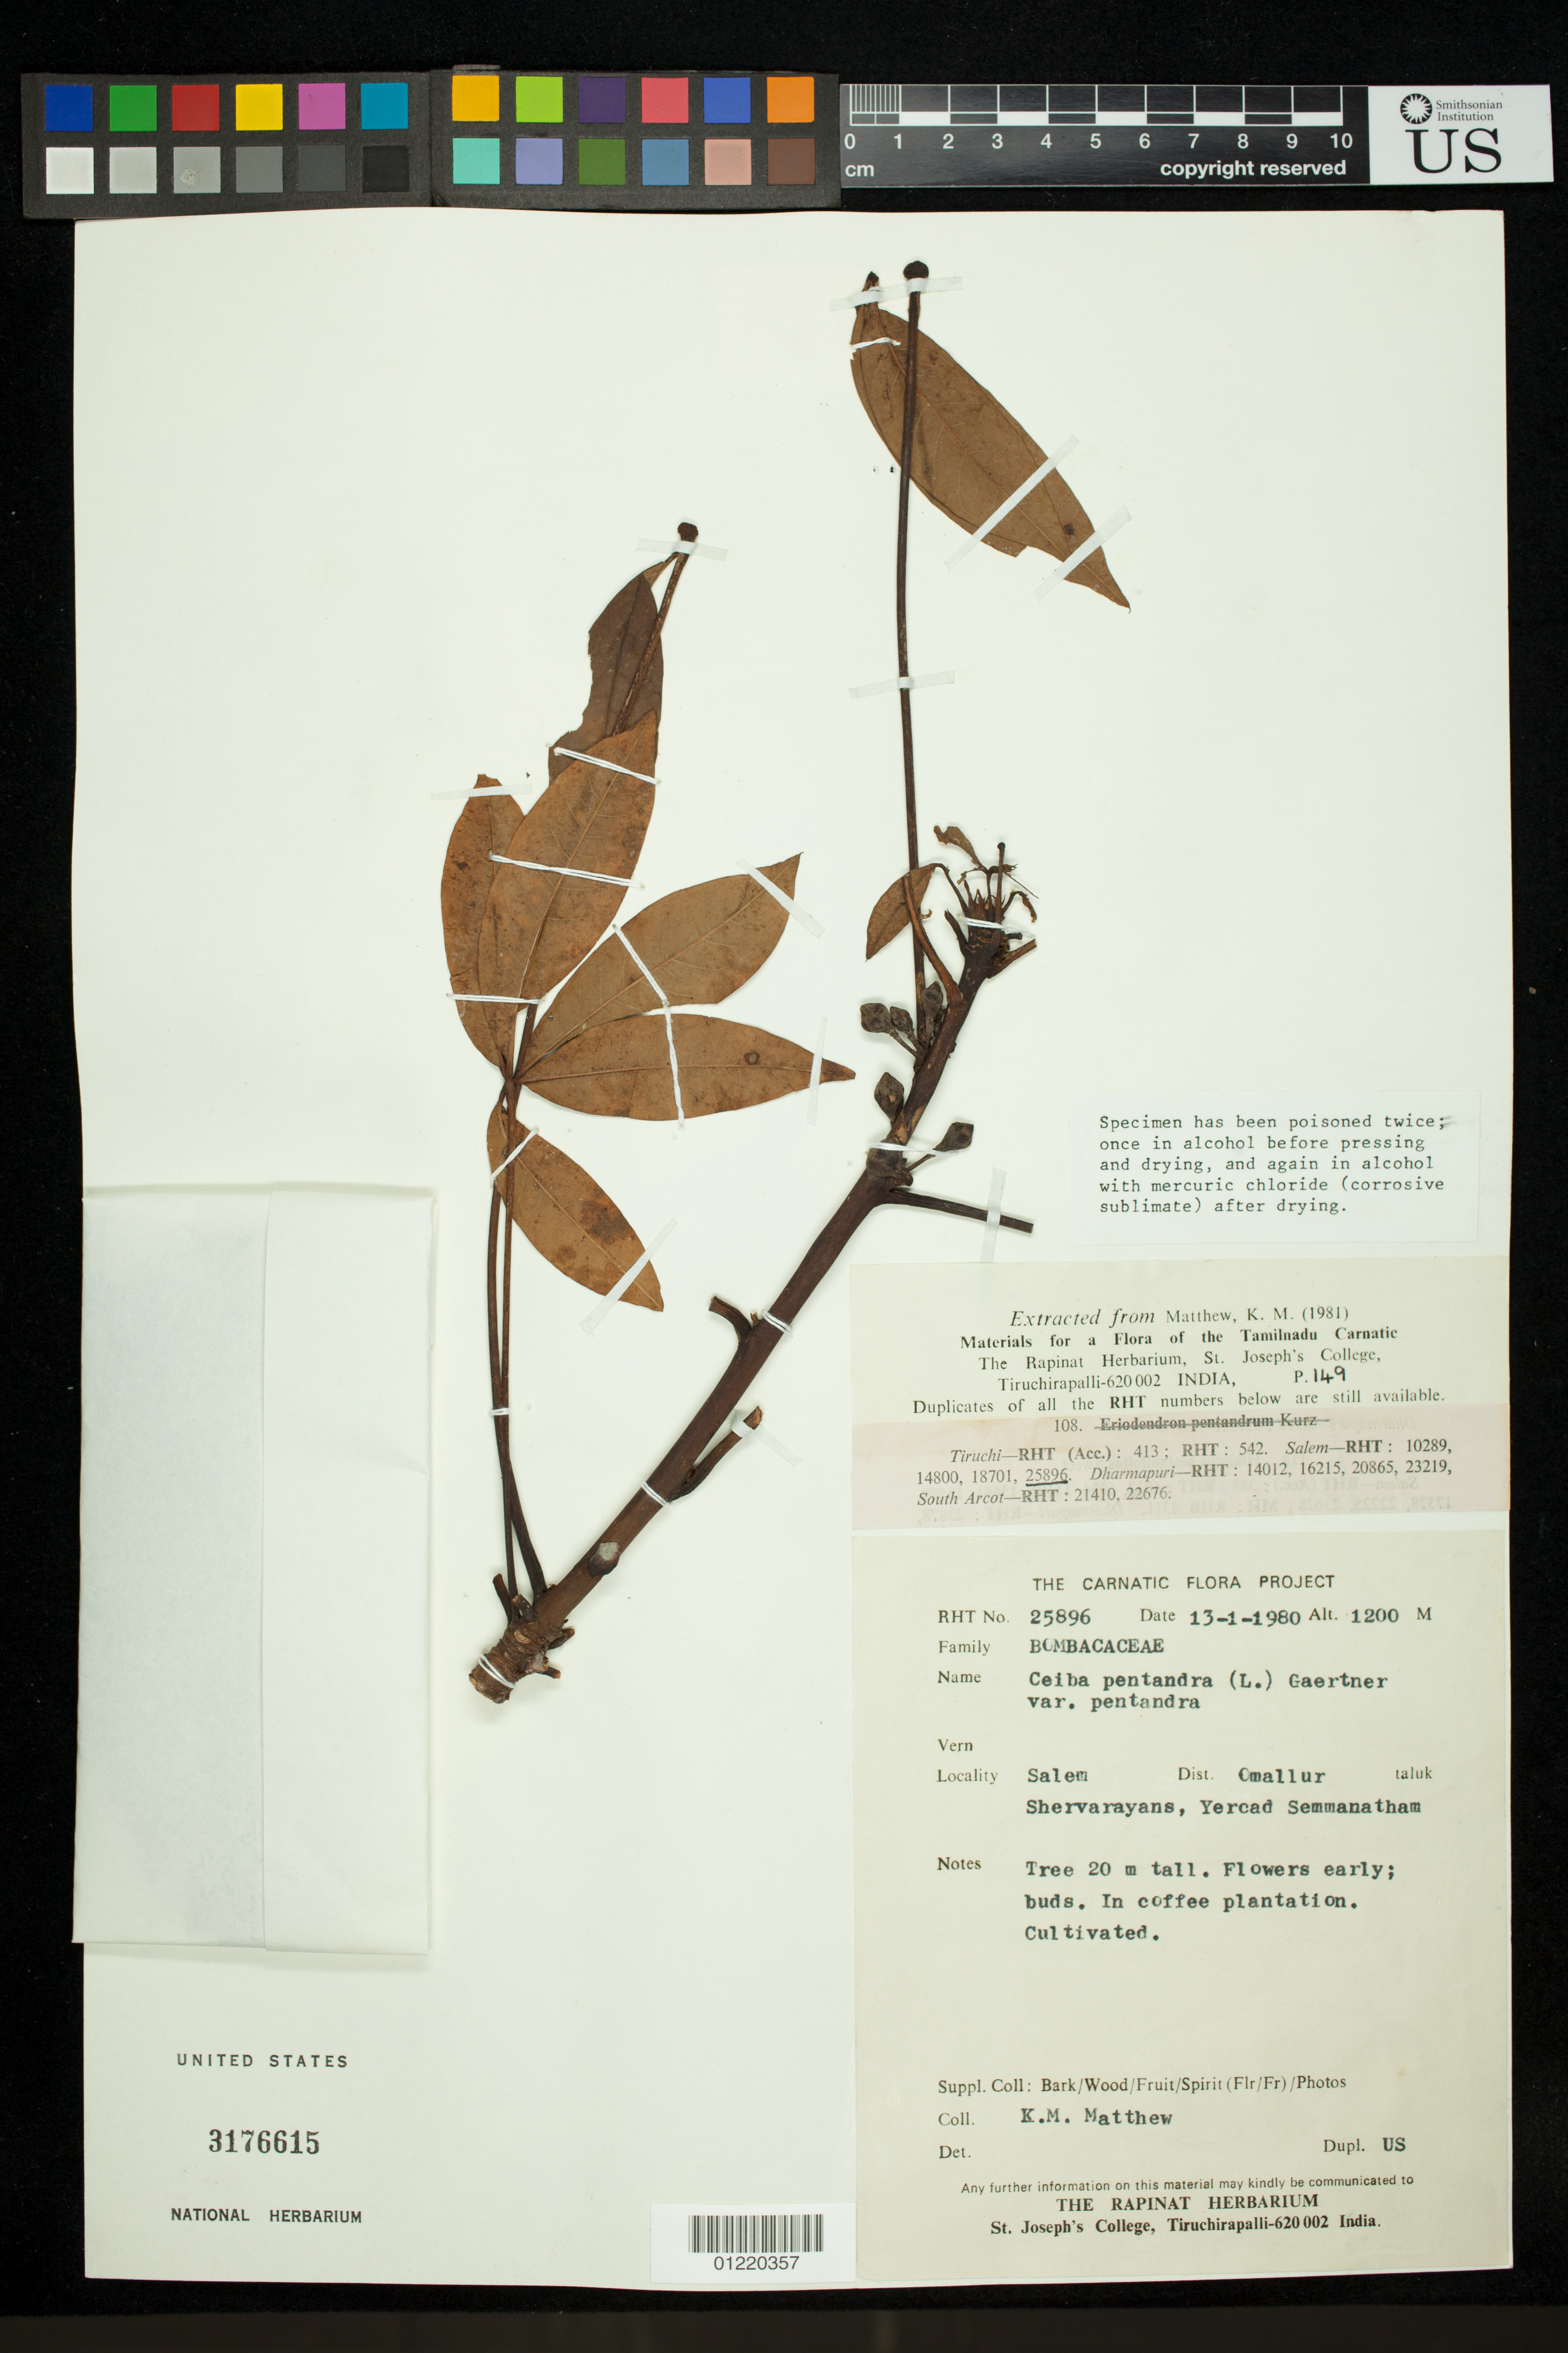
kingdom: Plantae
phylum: Tracheophyta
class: Magnoliopsida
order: Malvales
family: Malvaceae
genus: Ceiba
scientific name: Ceiba pentandra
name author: (L.) Gaertn.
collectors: K. M. Matthew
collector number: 25896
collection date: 1980-01-13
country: India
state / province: Tamil Nadu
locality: Salem. Omallur. Shervarayans, Yercad Semmanatham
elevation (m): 1200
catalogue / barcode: US 3176615